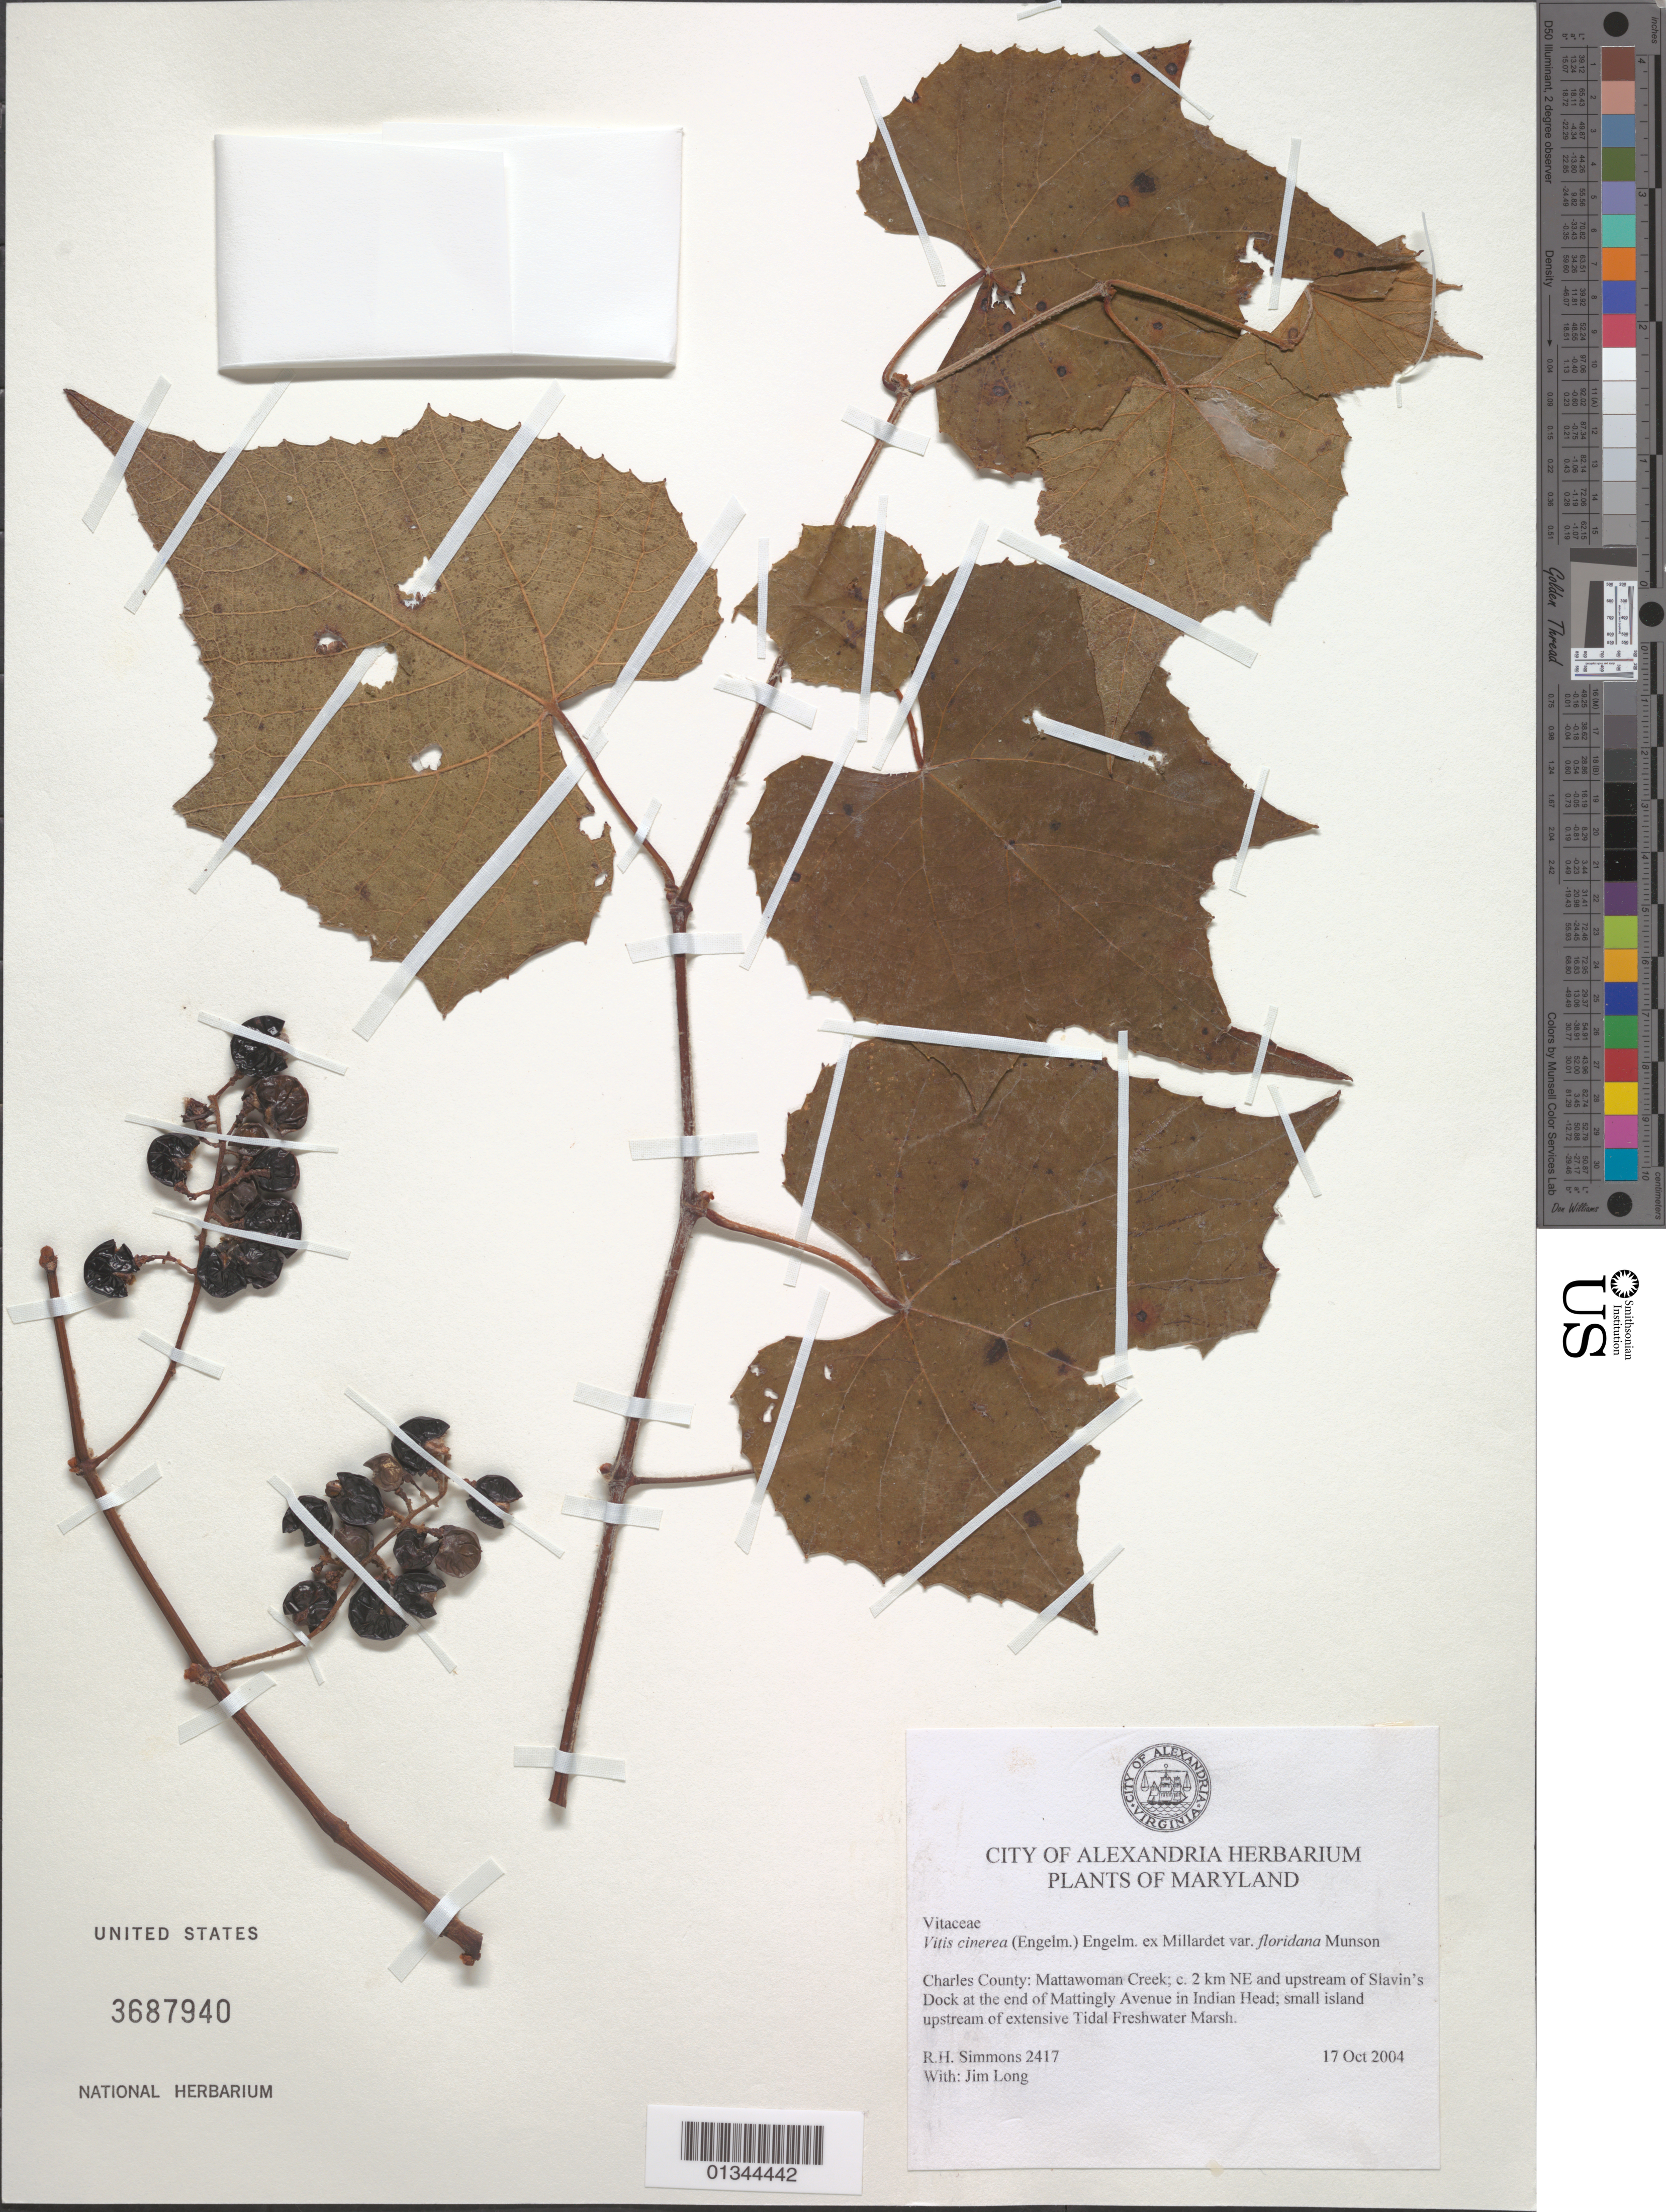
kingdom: Plantae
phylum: Tracheophyta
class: Magnoliopsida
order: Vitales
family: Vitaceae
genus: Vitis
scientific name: Vitis cinerea var. floridana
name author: Munson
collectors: R. H. Simmons & J. Long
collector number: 2417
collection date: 2004-10-17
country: United States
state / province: Maryland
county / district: Charles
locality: Mattawoman Creek; c. 2 km NE and upstream of Slavin's Dock at the end Mattingly Avenue in Indian Head; shore of small island upstream of extensive Tidal Freshwater Marsh.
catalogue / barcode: US 3687940